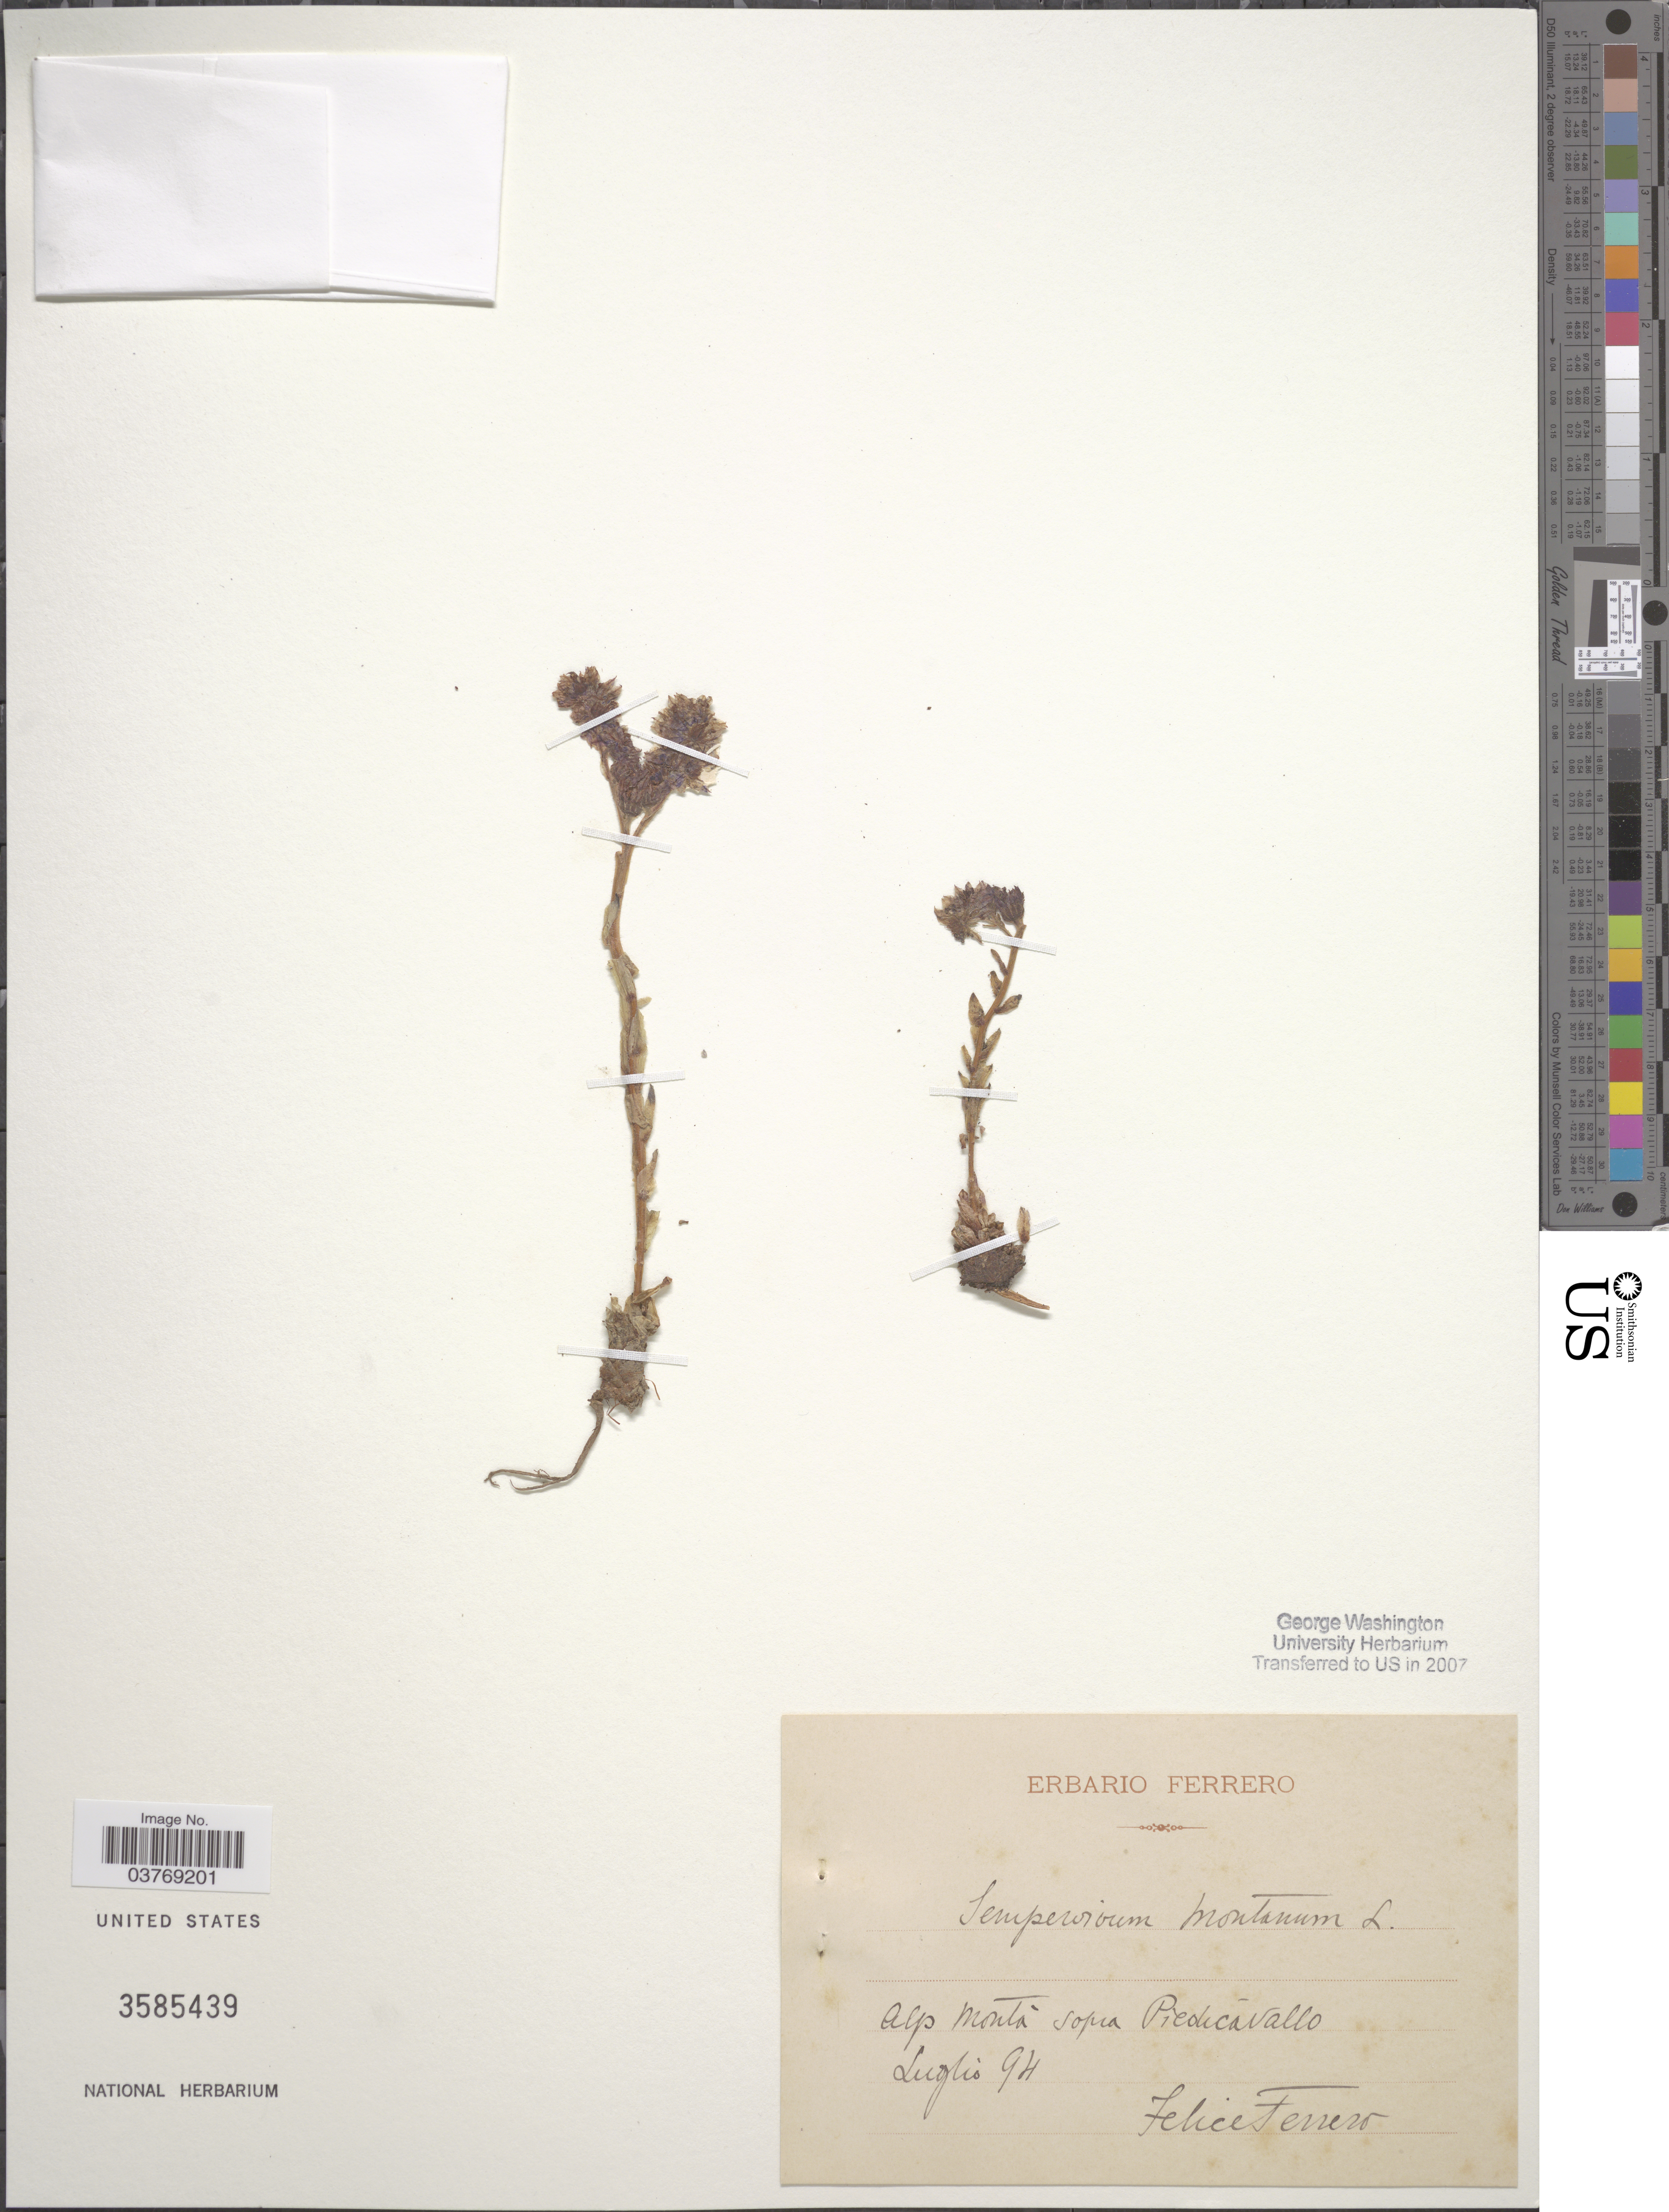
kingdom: Plantae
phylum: Tracheophyta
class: Magnoliopsida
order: Saxifragales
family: Crassulaceae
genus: Sempervivum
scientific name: Sempervivum montanum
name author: L.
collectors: F. Ferrero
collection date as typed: Transcribed d/m/y: /7/94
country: Italy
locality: Alp Montá sopra Piedicavallo.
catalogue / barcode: US 3585439